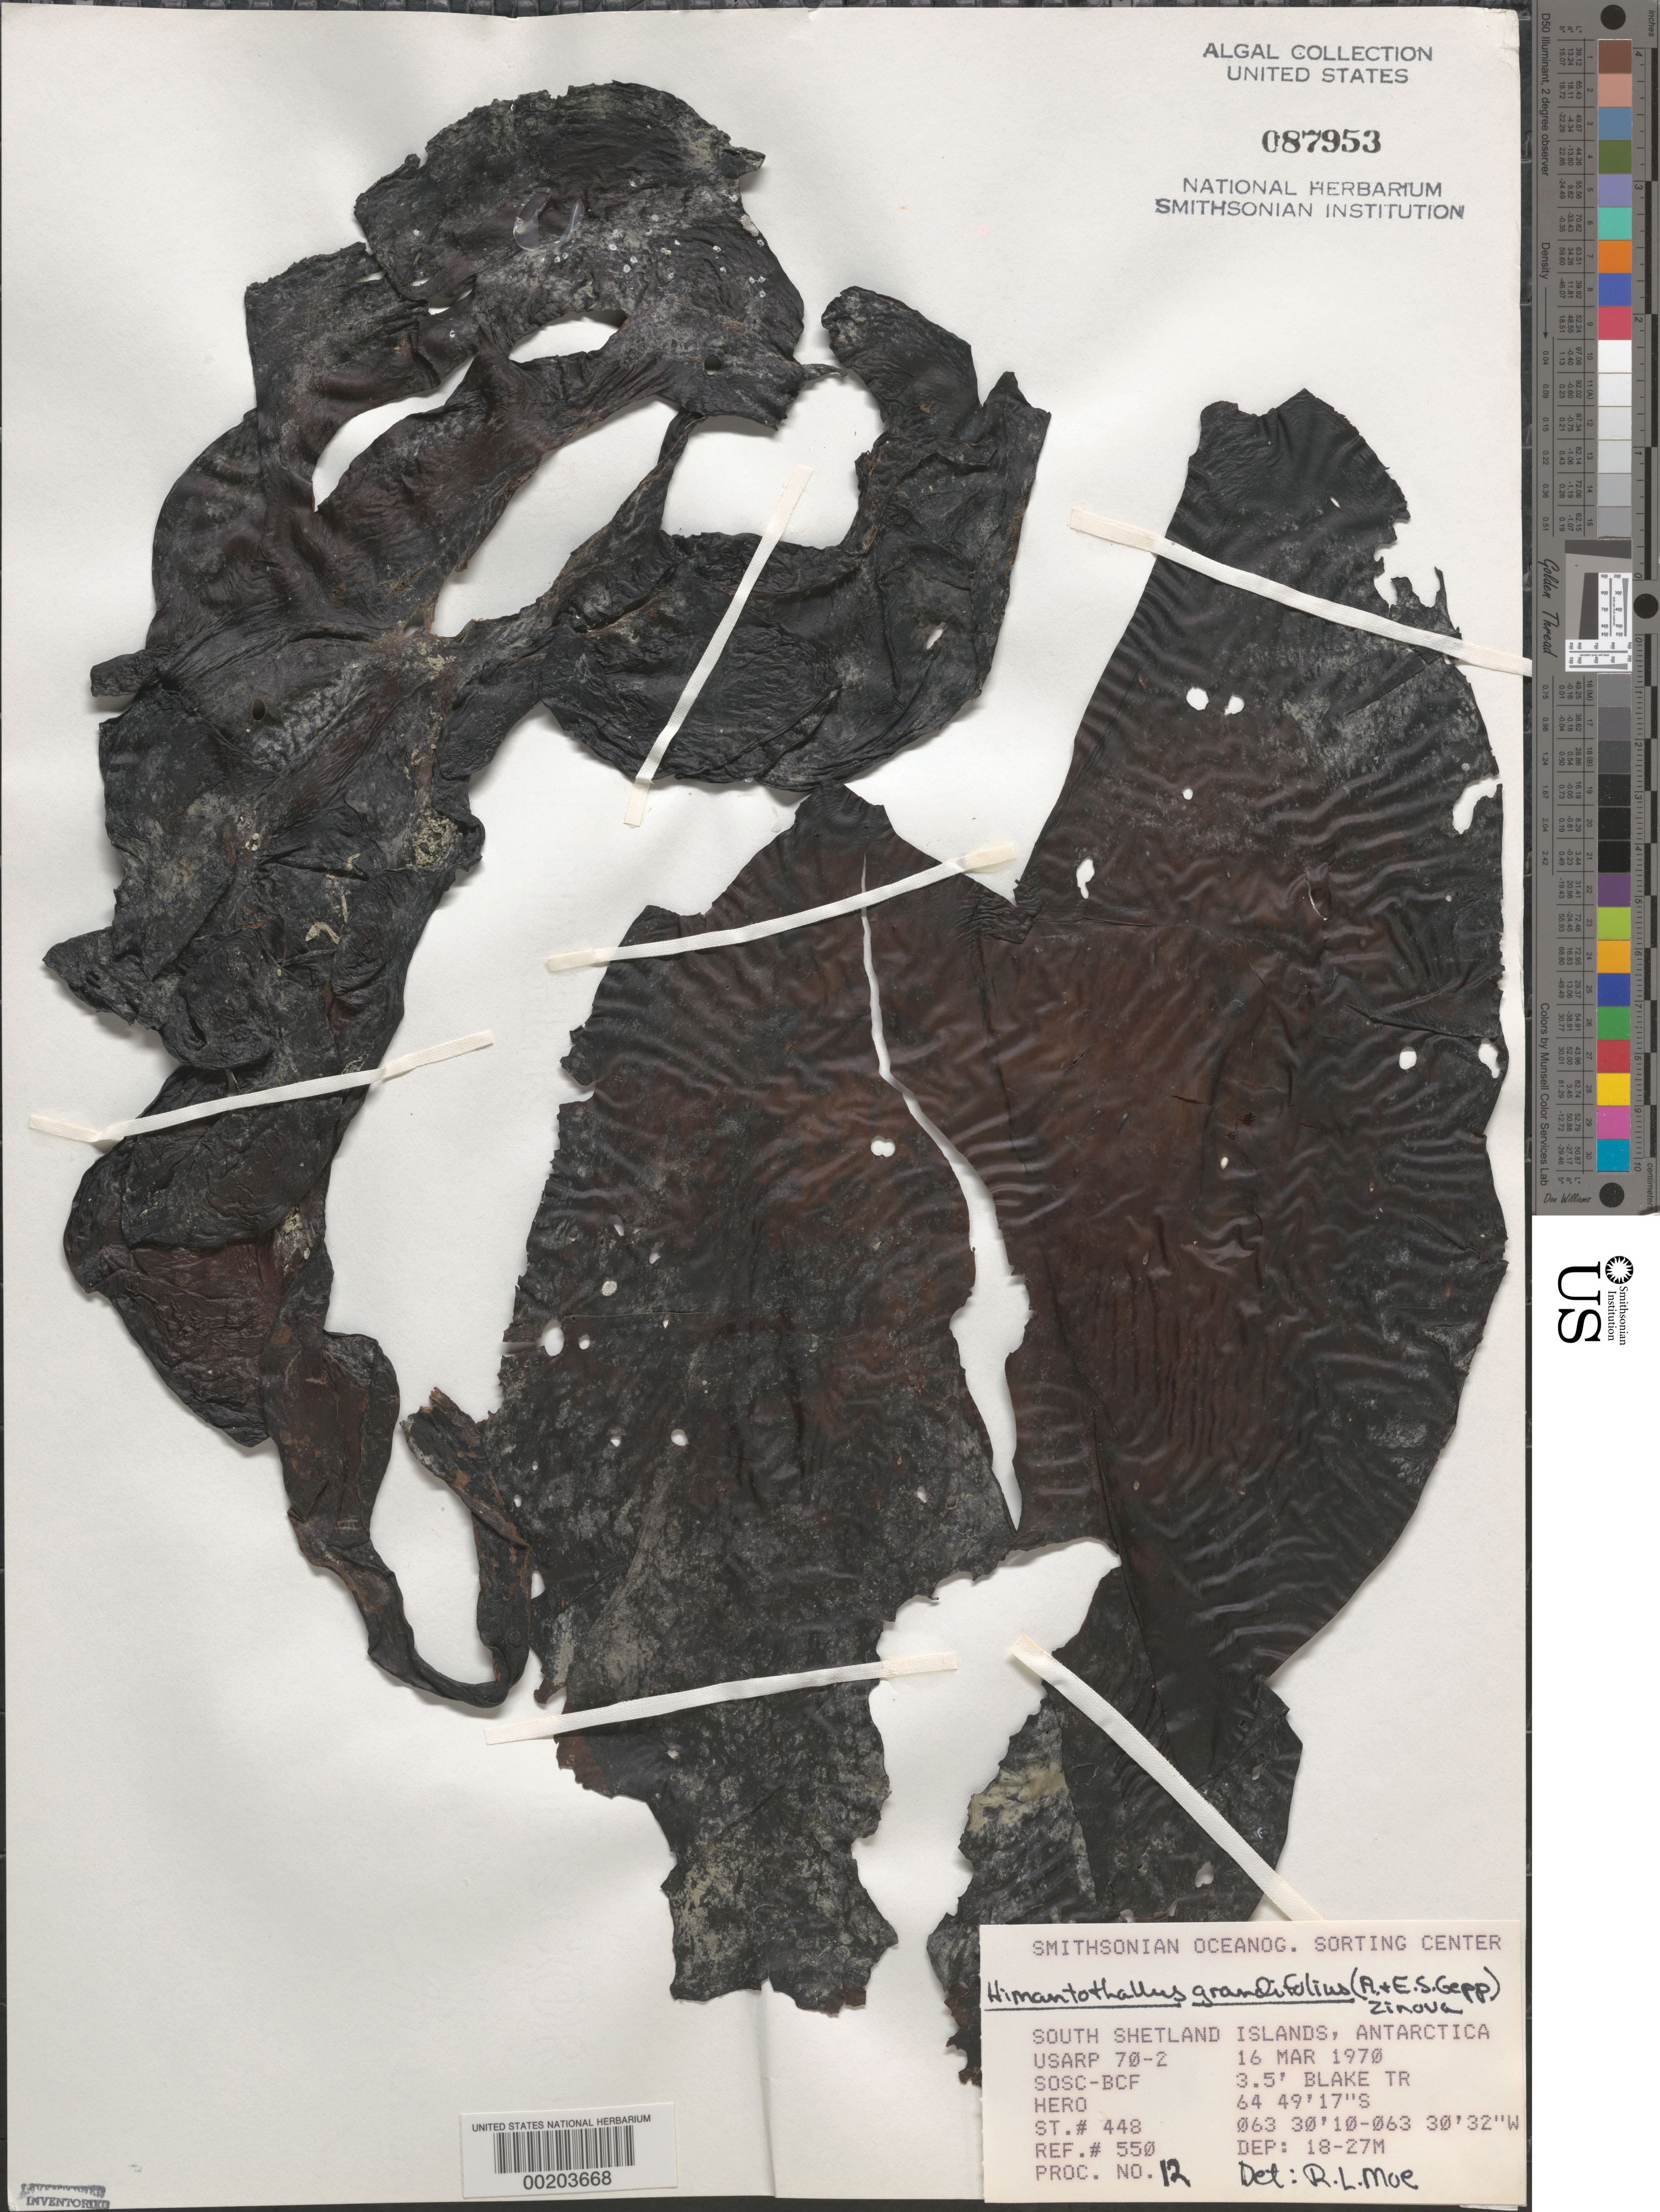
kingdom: Chromista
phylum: Ochrophyta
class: Phaeophyceae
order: Desmarestiales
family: Desmarestiaceae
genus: Himantothallus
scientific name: Himantothallus grandifolius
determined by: Moe, R. L.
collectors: SOSC-BCF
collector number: Station 448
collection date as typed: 16 Mar 1970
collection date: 1970-03-16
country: Antarctica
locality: Antarctic Peninsula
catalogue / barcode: US 87953